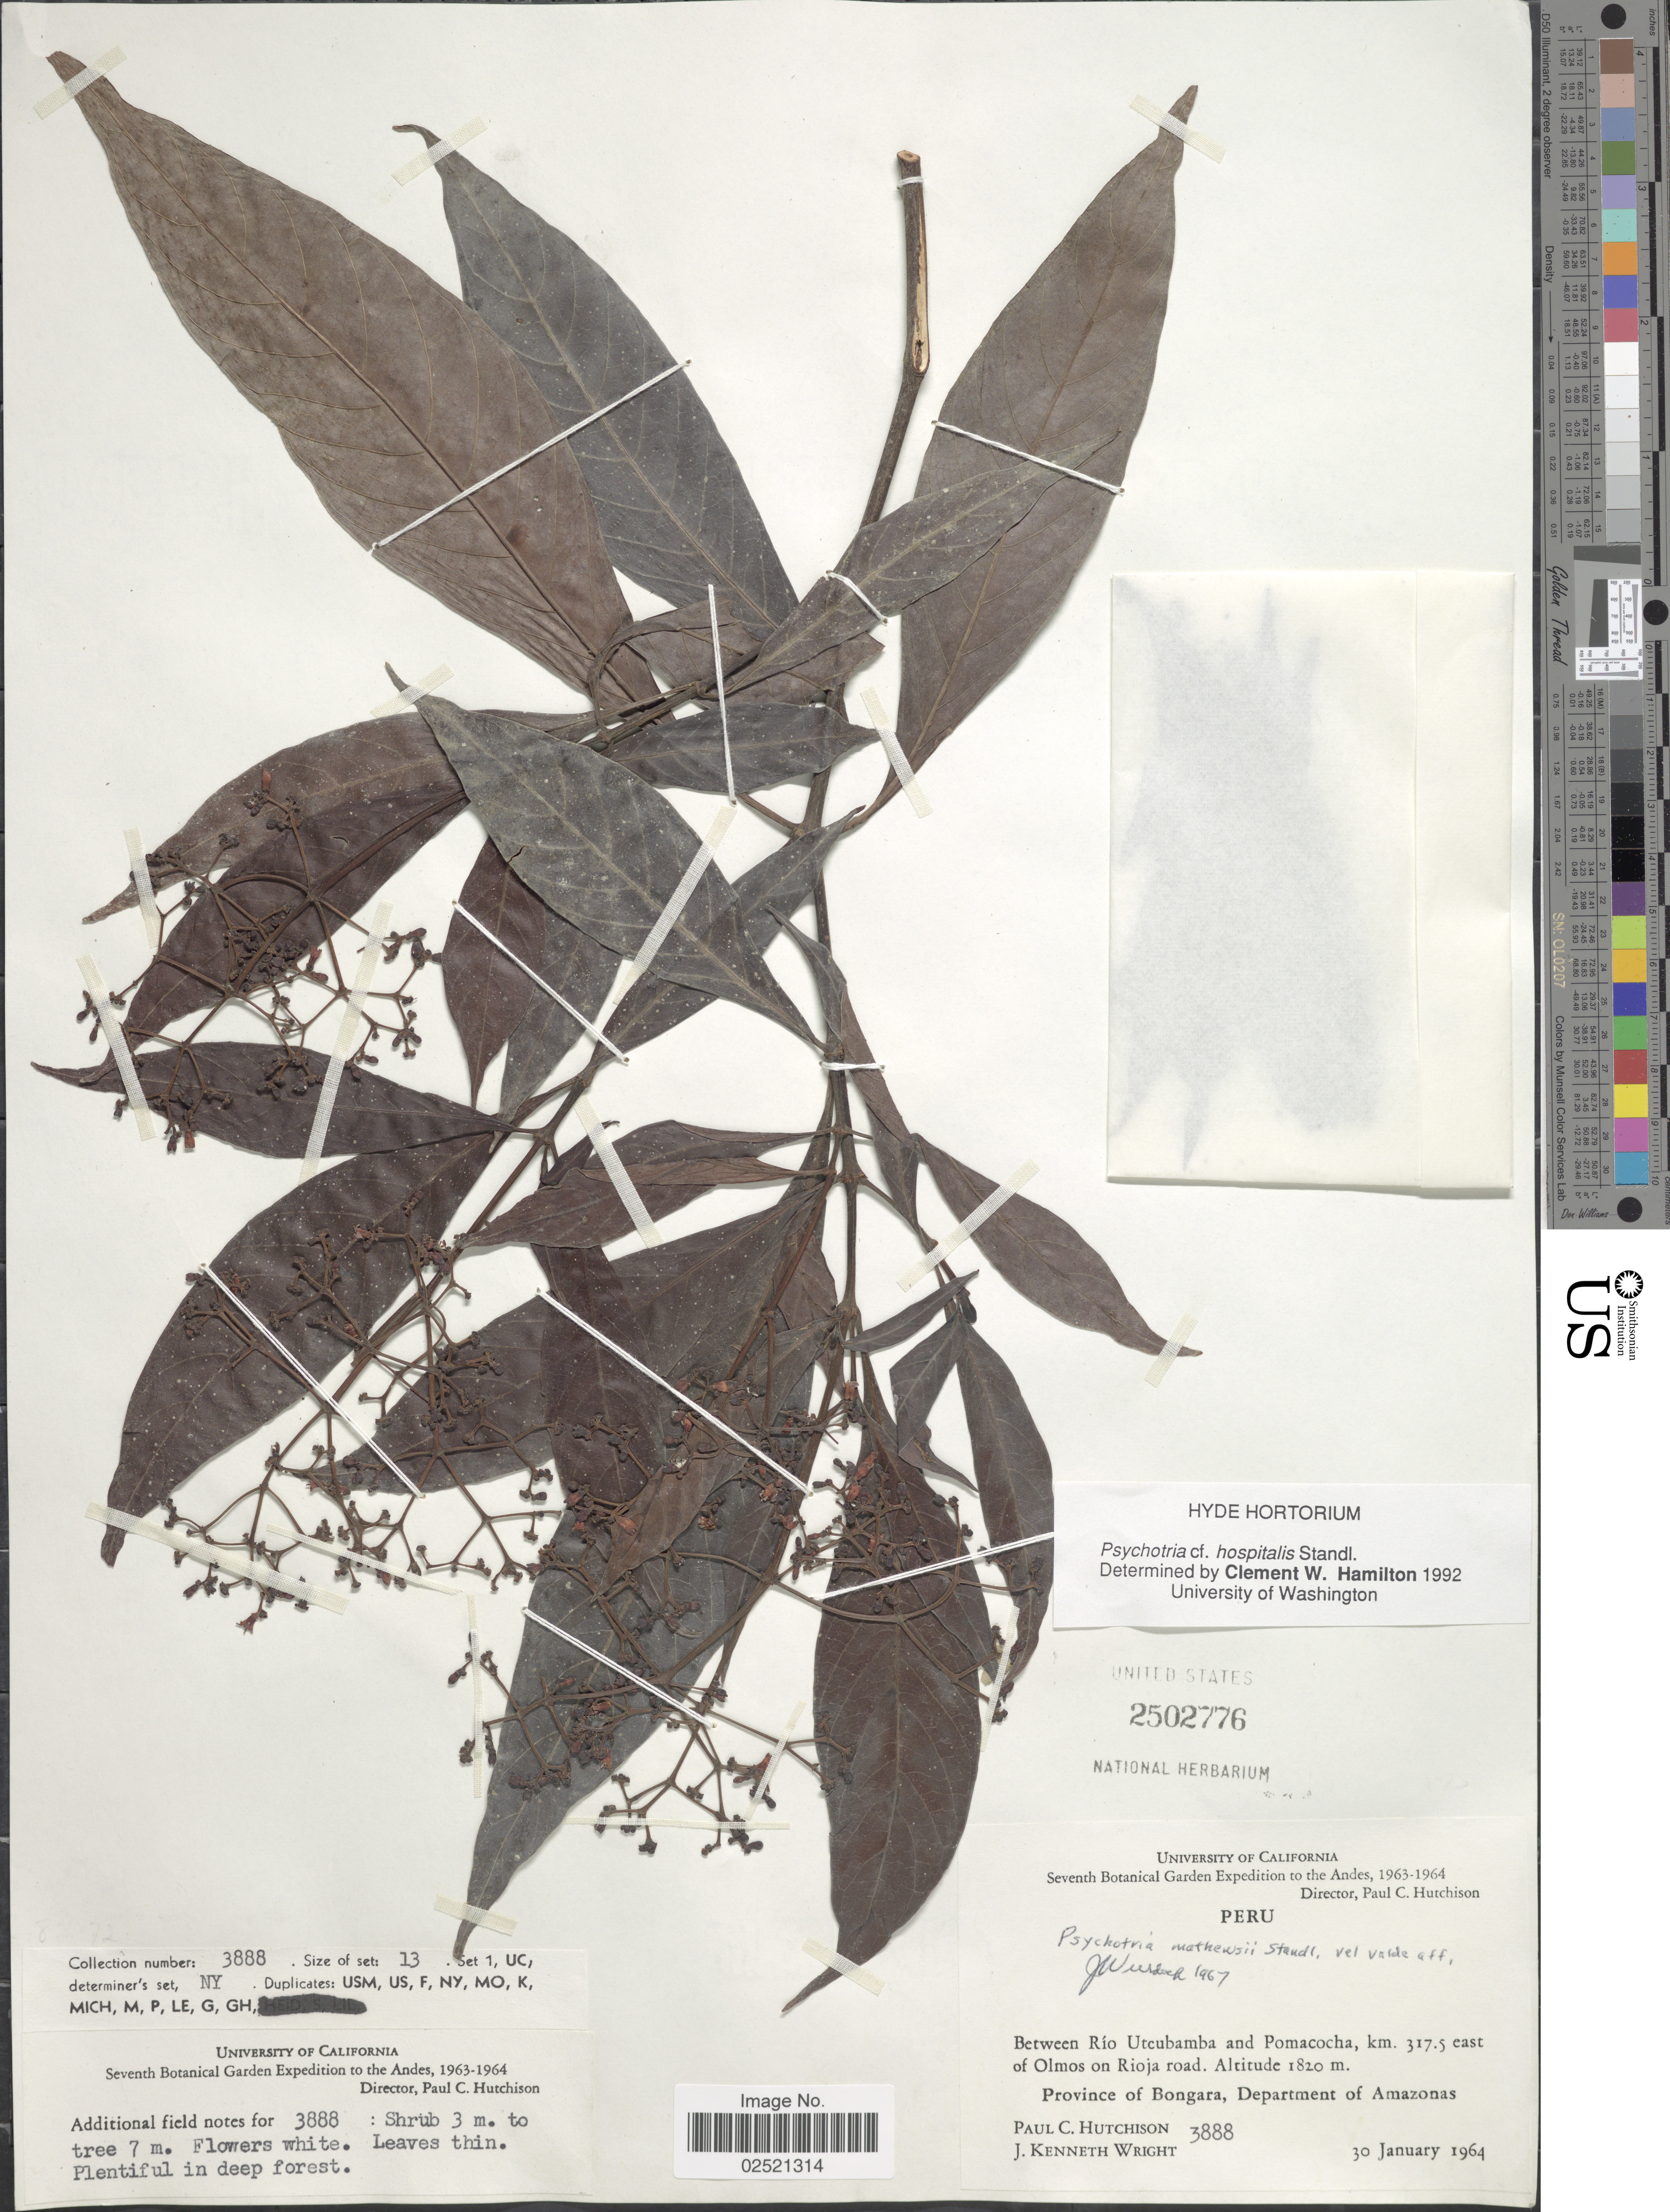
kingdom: Plantae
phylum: Tracheophyta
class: Magnoliopsida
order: Gentianales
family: Rubiaceae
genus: Psychotria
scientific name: Psychotria hospitalis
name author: Standl.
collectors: P. C. Hutchison & J. K. Wright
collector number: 3888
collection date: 1964-01-30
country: Peru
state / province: Amazonas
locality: Between Utcumbamba and Pomacocha, km. 317.5 east of Olmos on Rioja road, Province of Bongara.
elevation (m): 1820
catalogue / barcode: US 2502776